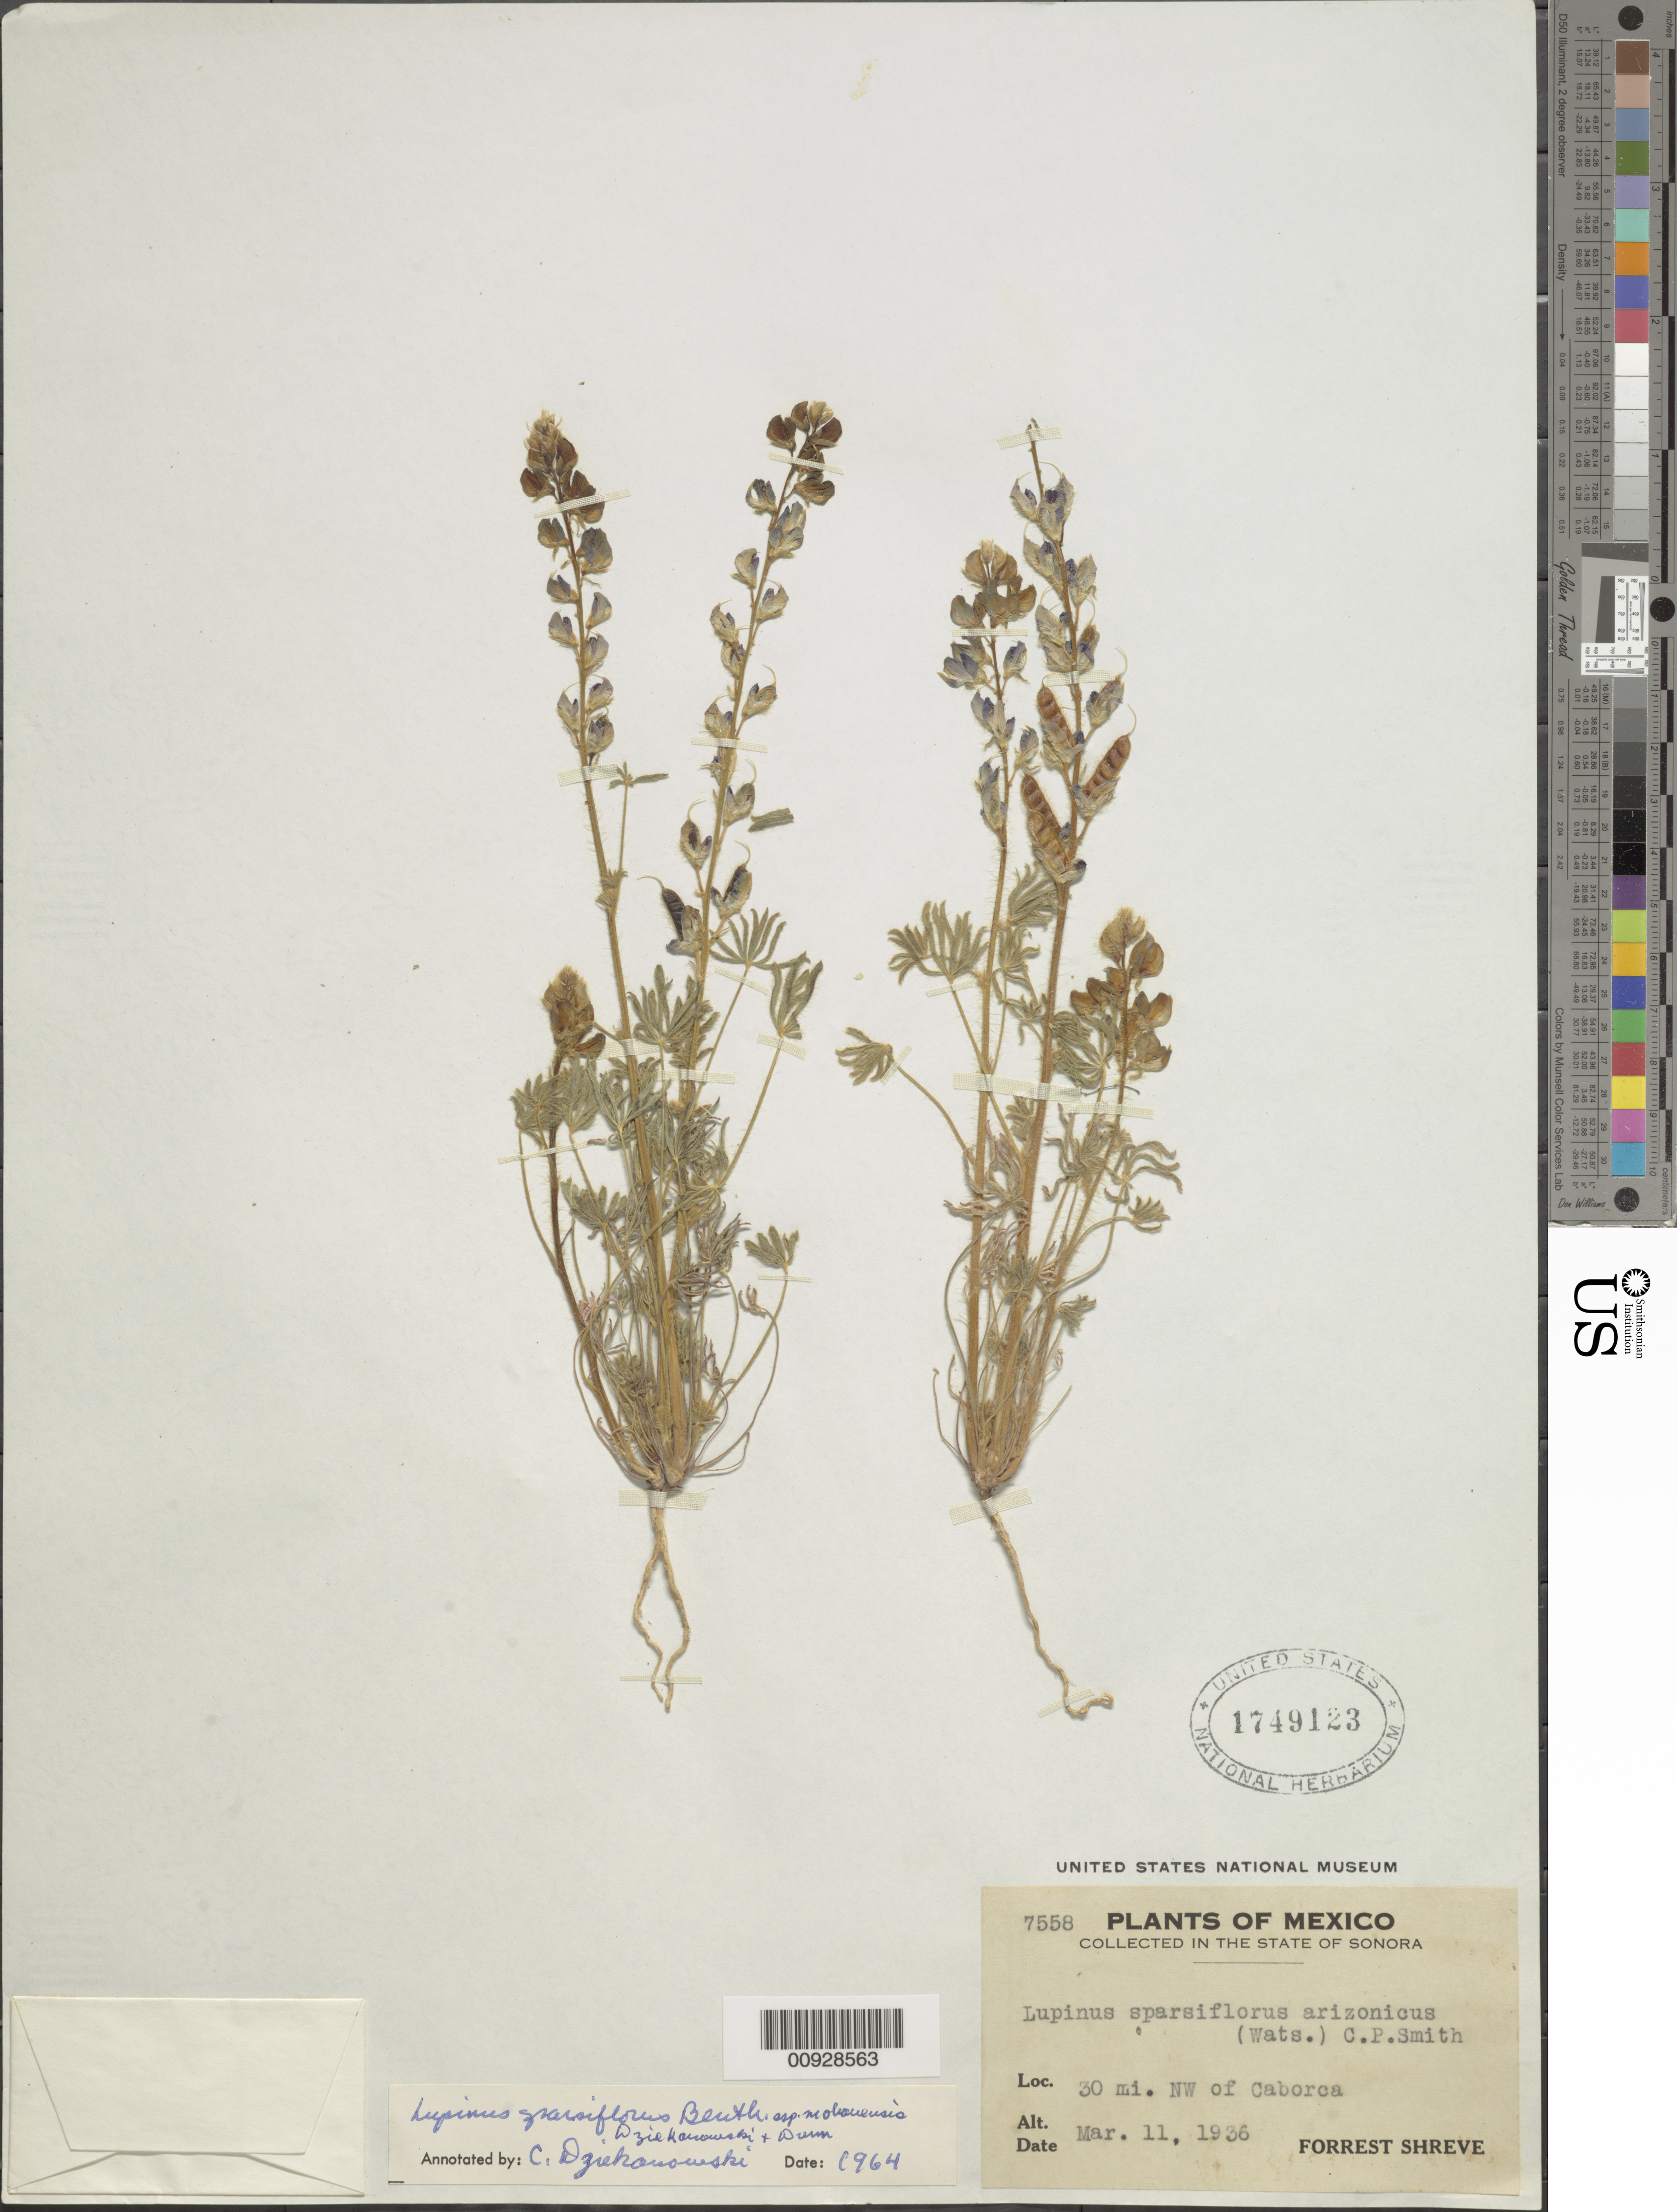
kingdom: Plantae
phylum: Tracheophyta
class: Magnoliopsida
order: Fabales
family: Fabaceae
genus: Lupinus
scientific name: Lupinus sparsiflorus subsp. mohavensis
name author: Dziekanowski & D.B. Dunn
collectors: F. Shreve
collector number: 7558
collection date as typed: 11 Mar 1936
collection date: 1936-03-11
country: Mexico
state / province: Sonora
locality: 30 mi. NW of Caborca.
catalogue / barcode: US 1749123